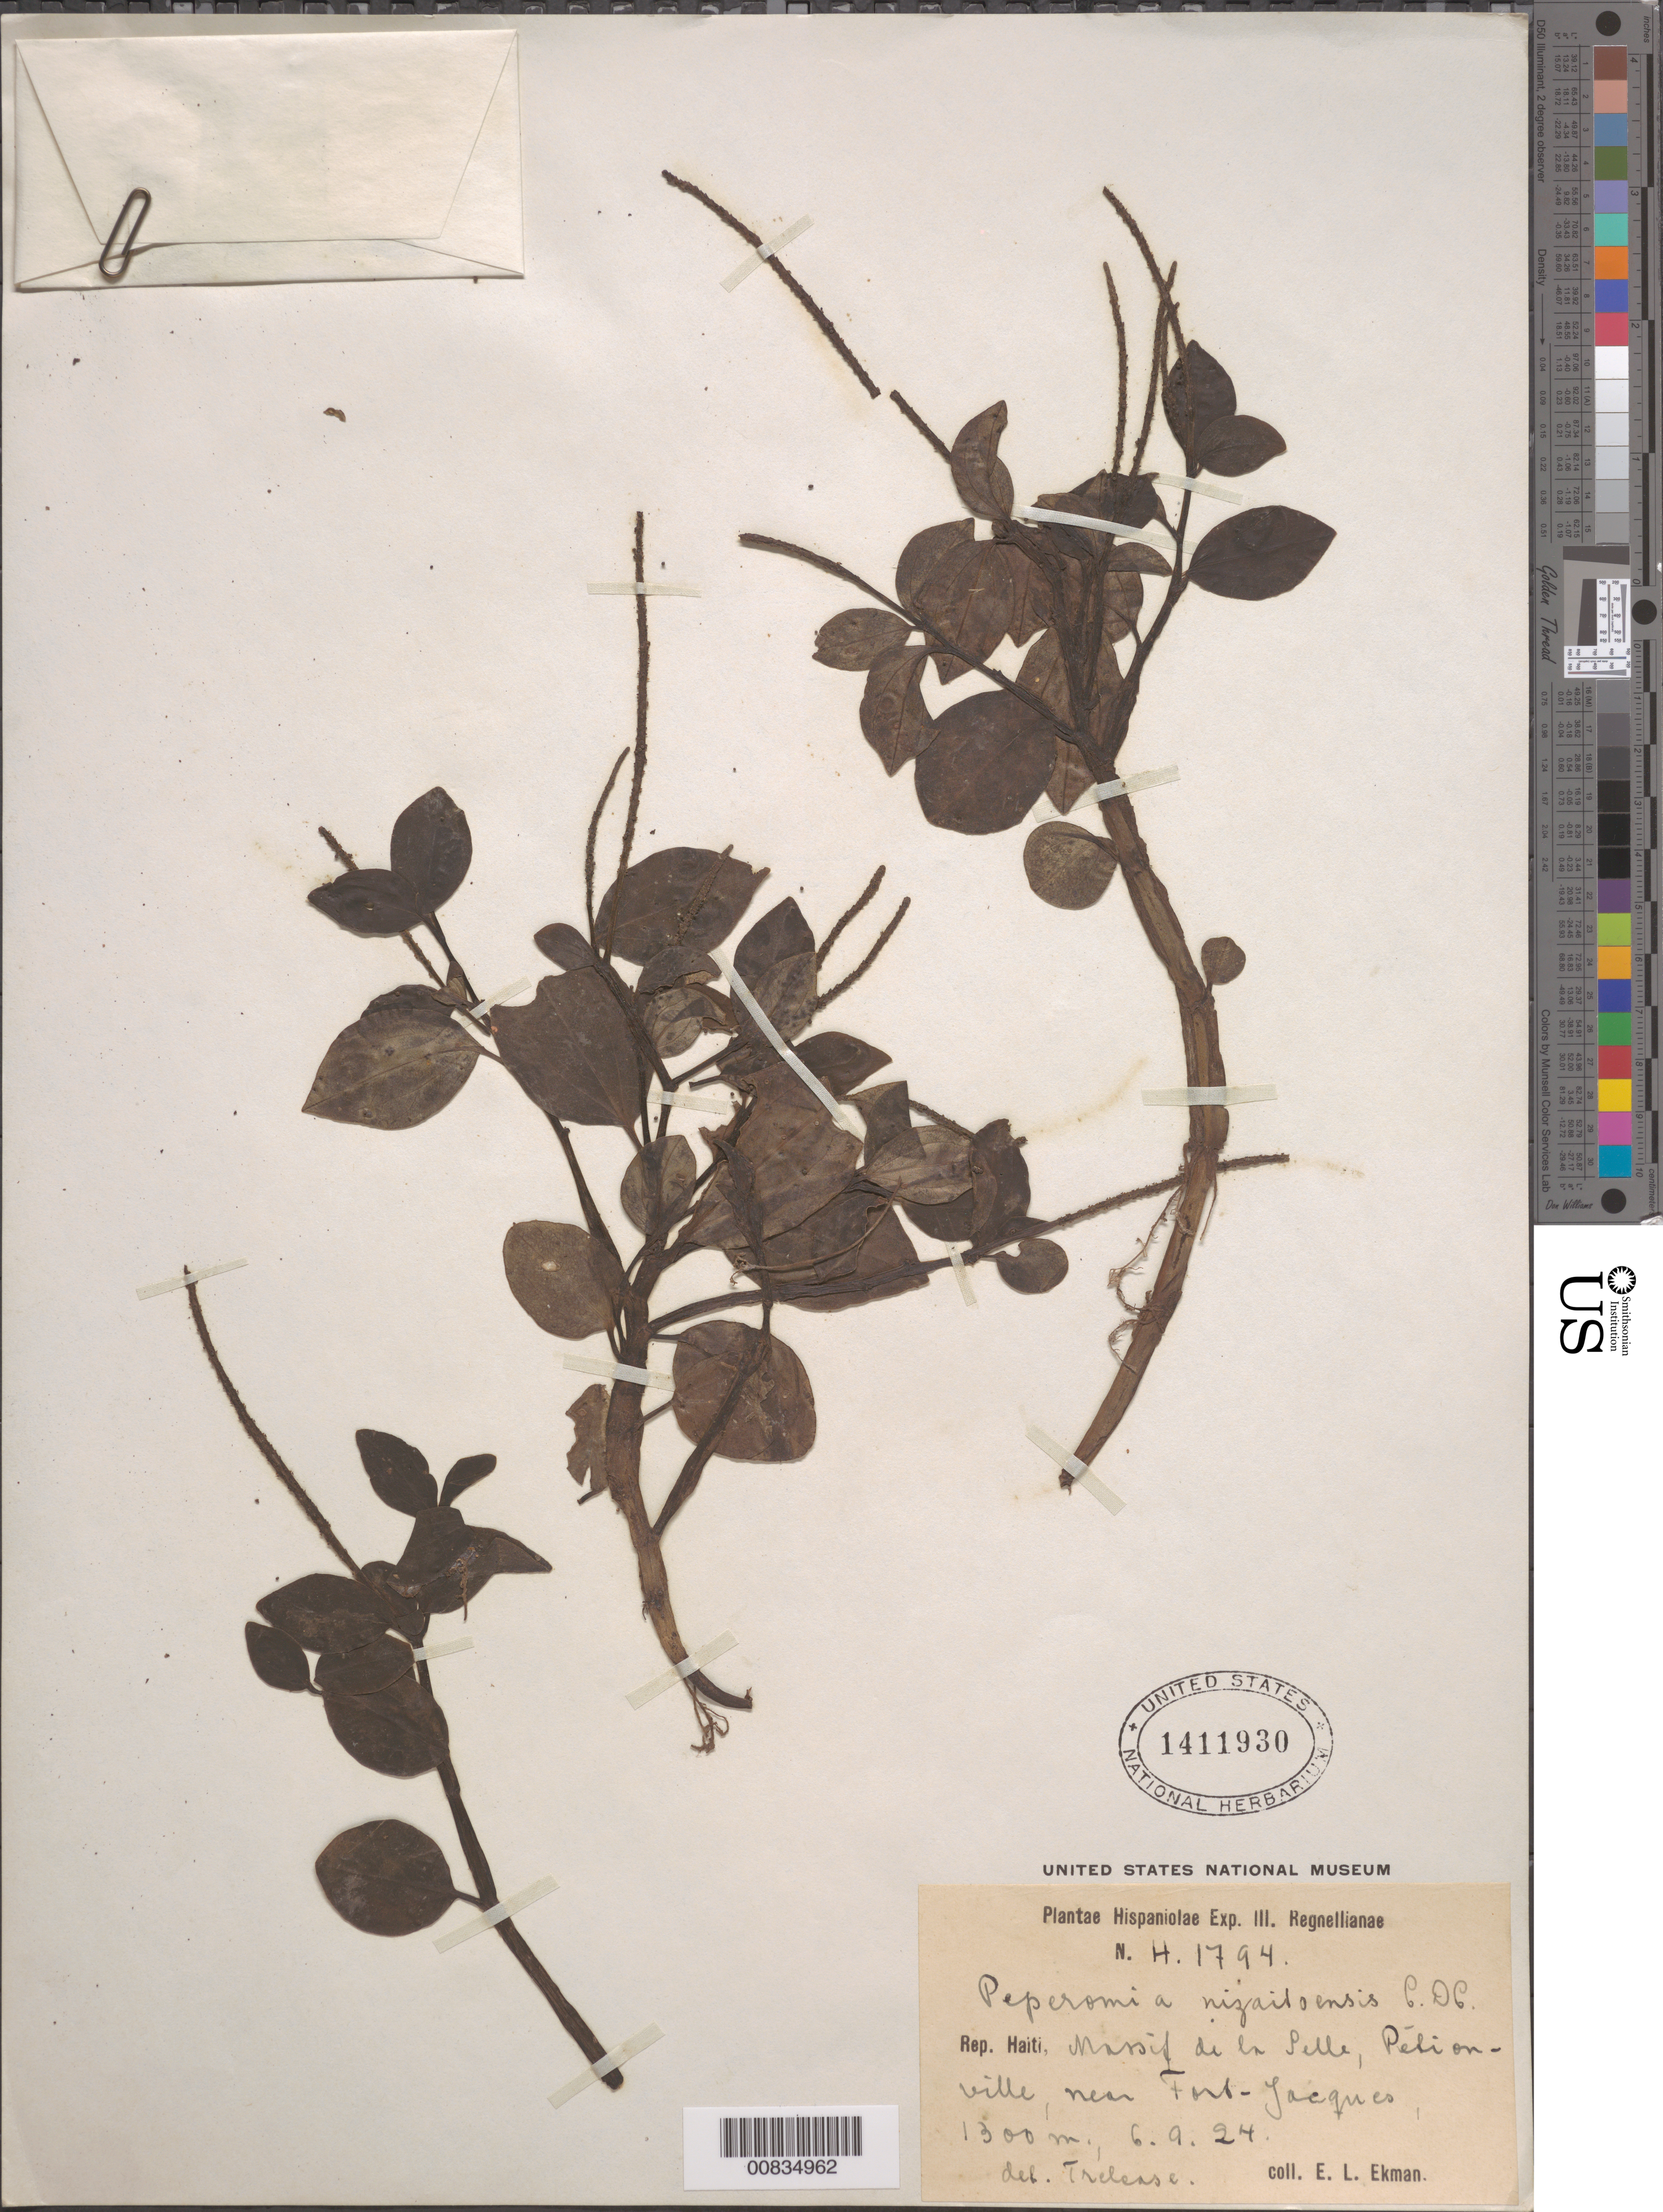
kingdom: Plantae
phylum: Tracheophyta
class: Magnoliopsida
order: Piperales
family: Piperaceae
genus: Peperomia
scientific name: Peperomia nizaitoensis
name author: C. DC.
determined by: Trelease, --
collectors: E. L. Ekman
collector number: H 1794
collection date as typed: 06 Sep 1924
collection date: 1924-09-06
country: Haiti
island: Hispaniola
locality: Massif de la Selle, Pétionville, near Fort Jacques.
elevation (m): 1300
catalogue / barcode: US 1411930